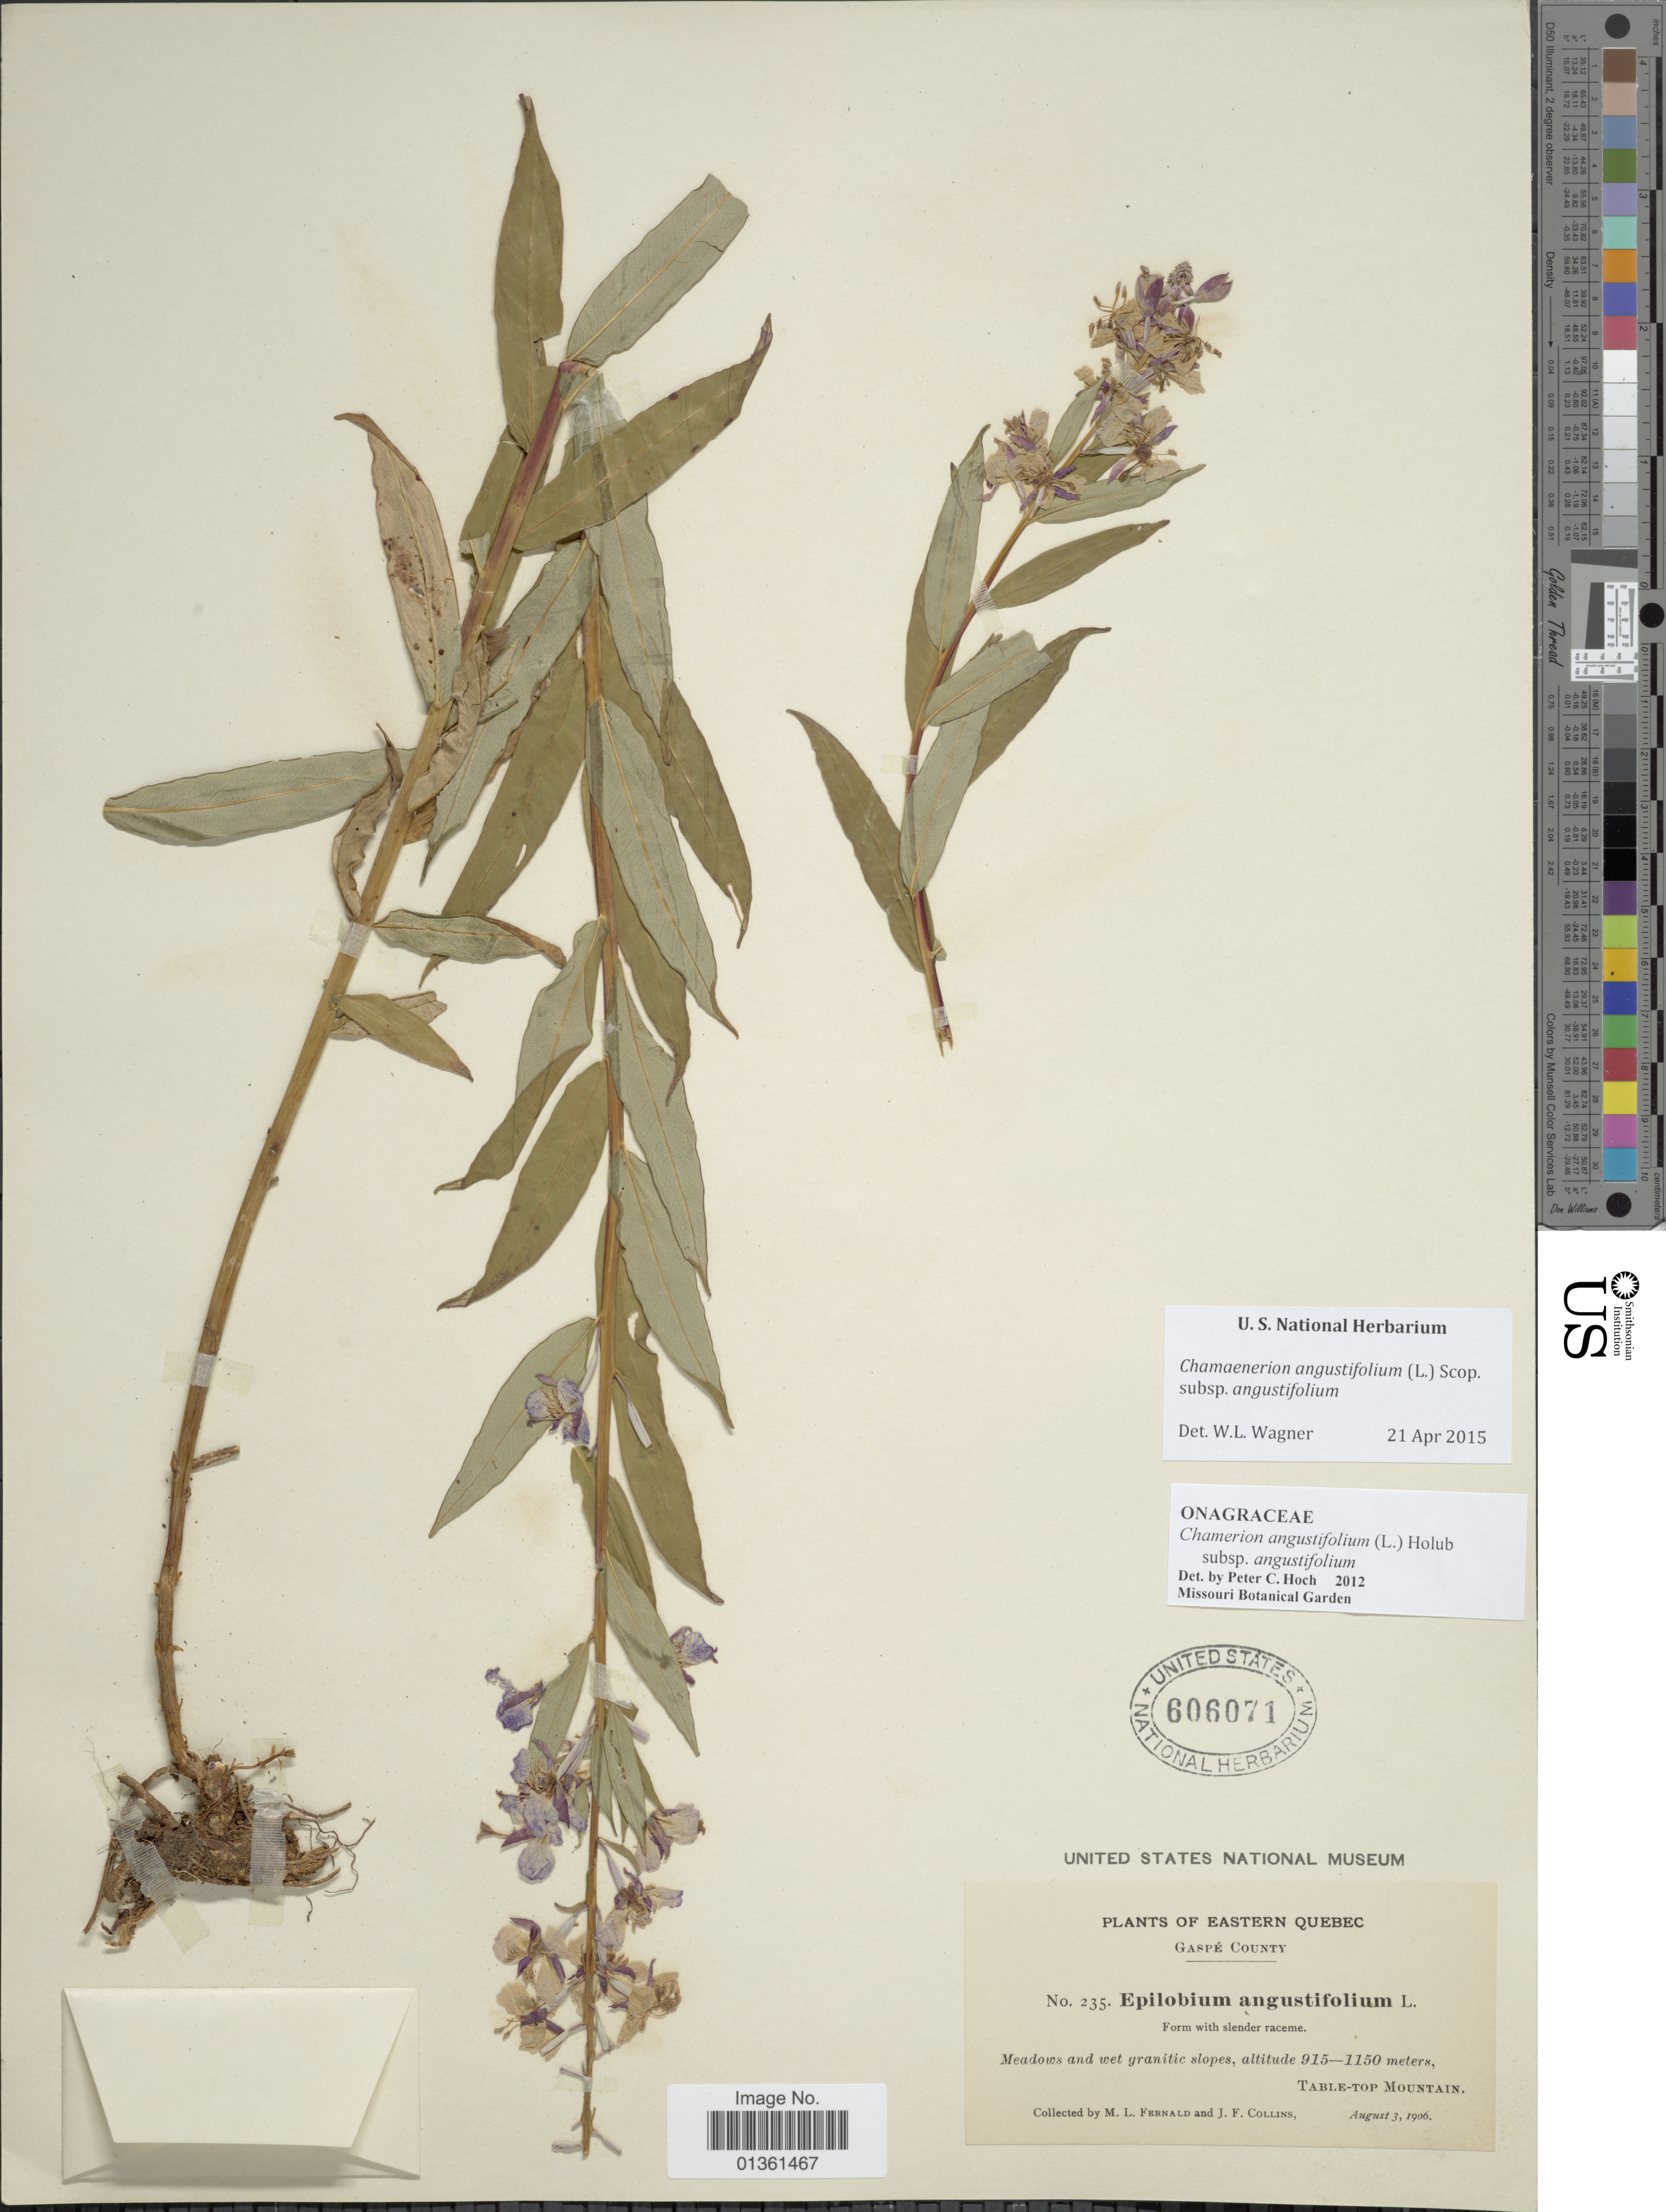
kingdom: Plantae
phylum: Tracheophyta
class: Magnoliopsida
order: Myrtales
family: Onagraceae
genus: Chamaenerion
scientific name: Chamaenerion angustifolium subsp. angustifolium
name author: (L.) Scop.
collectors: M. L. Fernald & J. Collins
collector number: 235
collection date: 1906-08-03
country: Canada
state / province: Quebec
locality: Eastern Quebec. Gaspé County. Table-Top Mountain.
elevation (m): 915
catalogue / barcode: US 606071